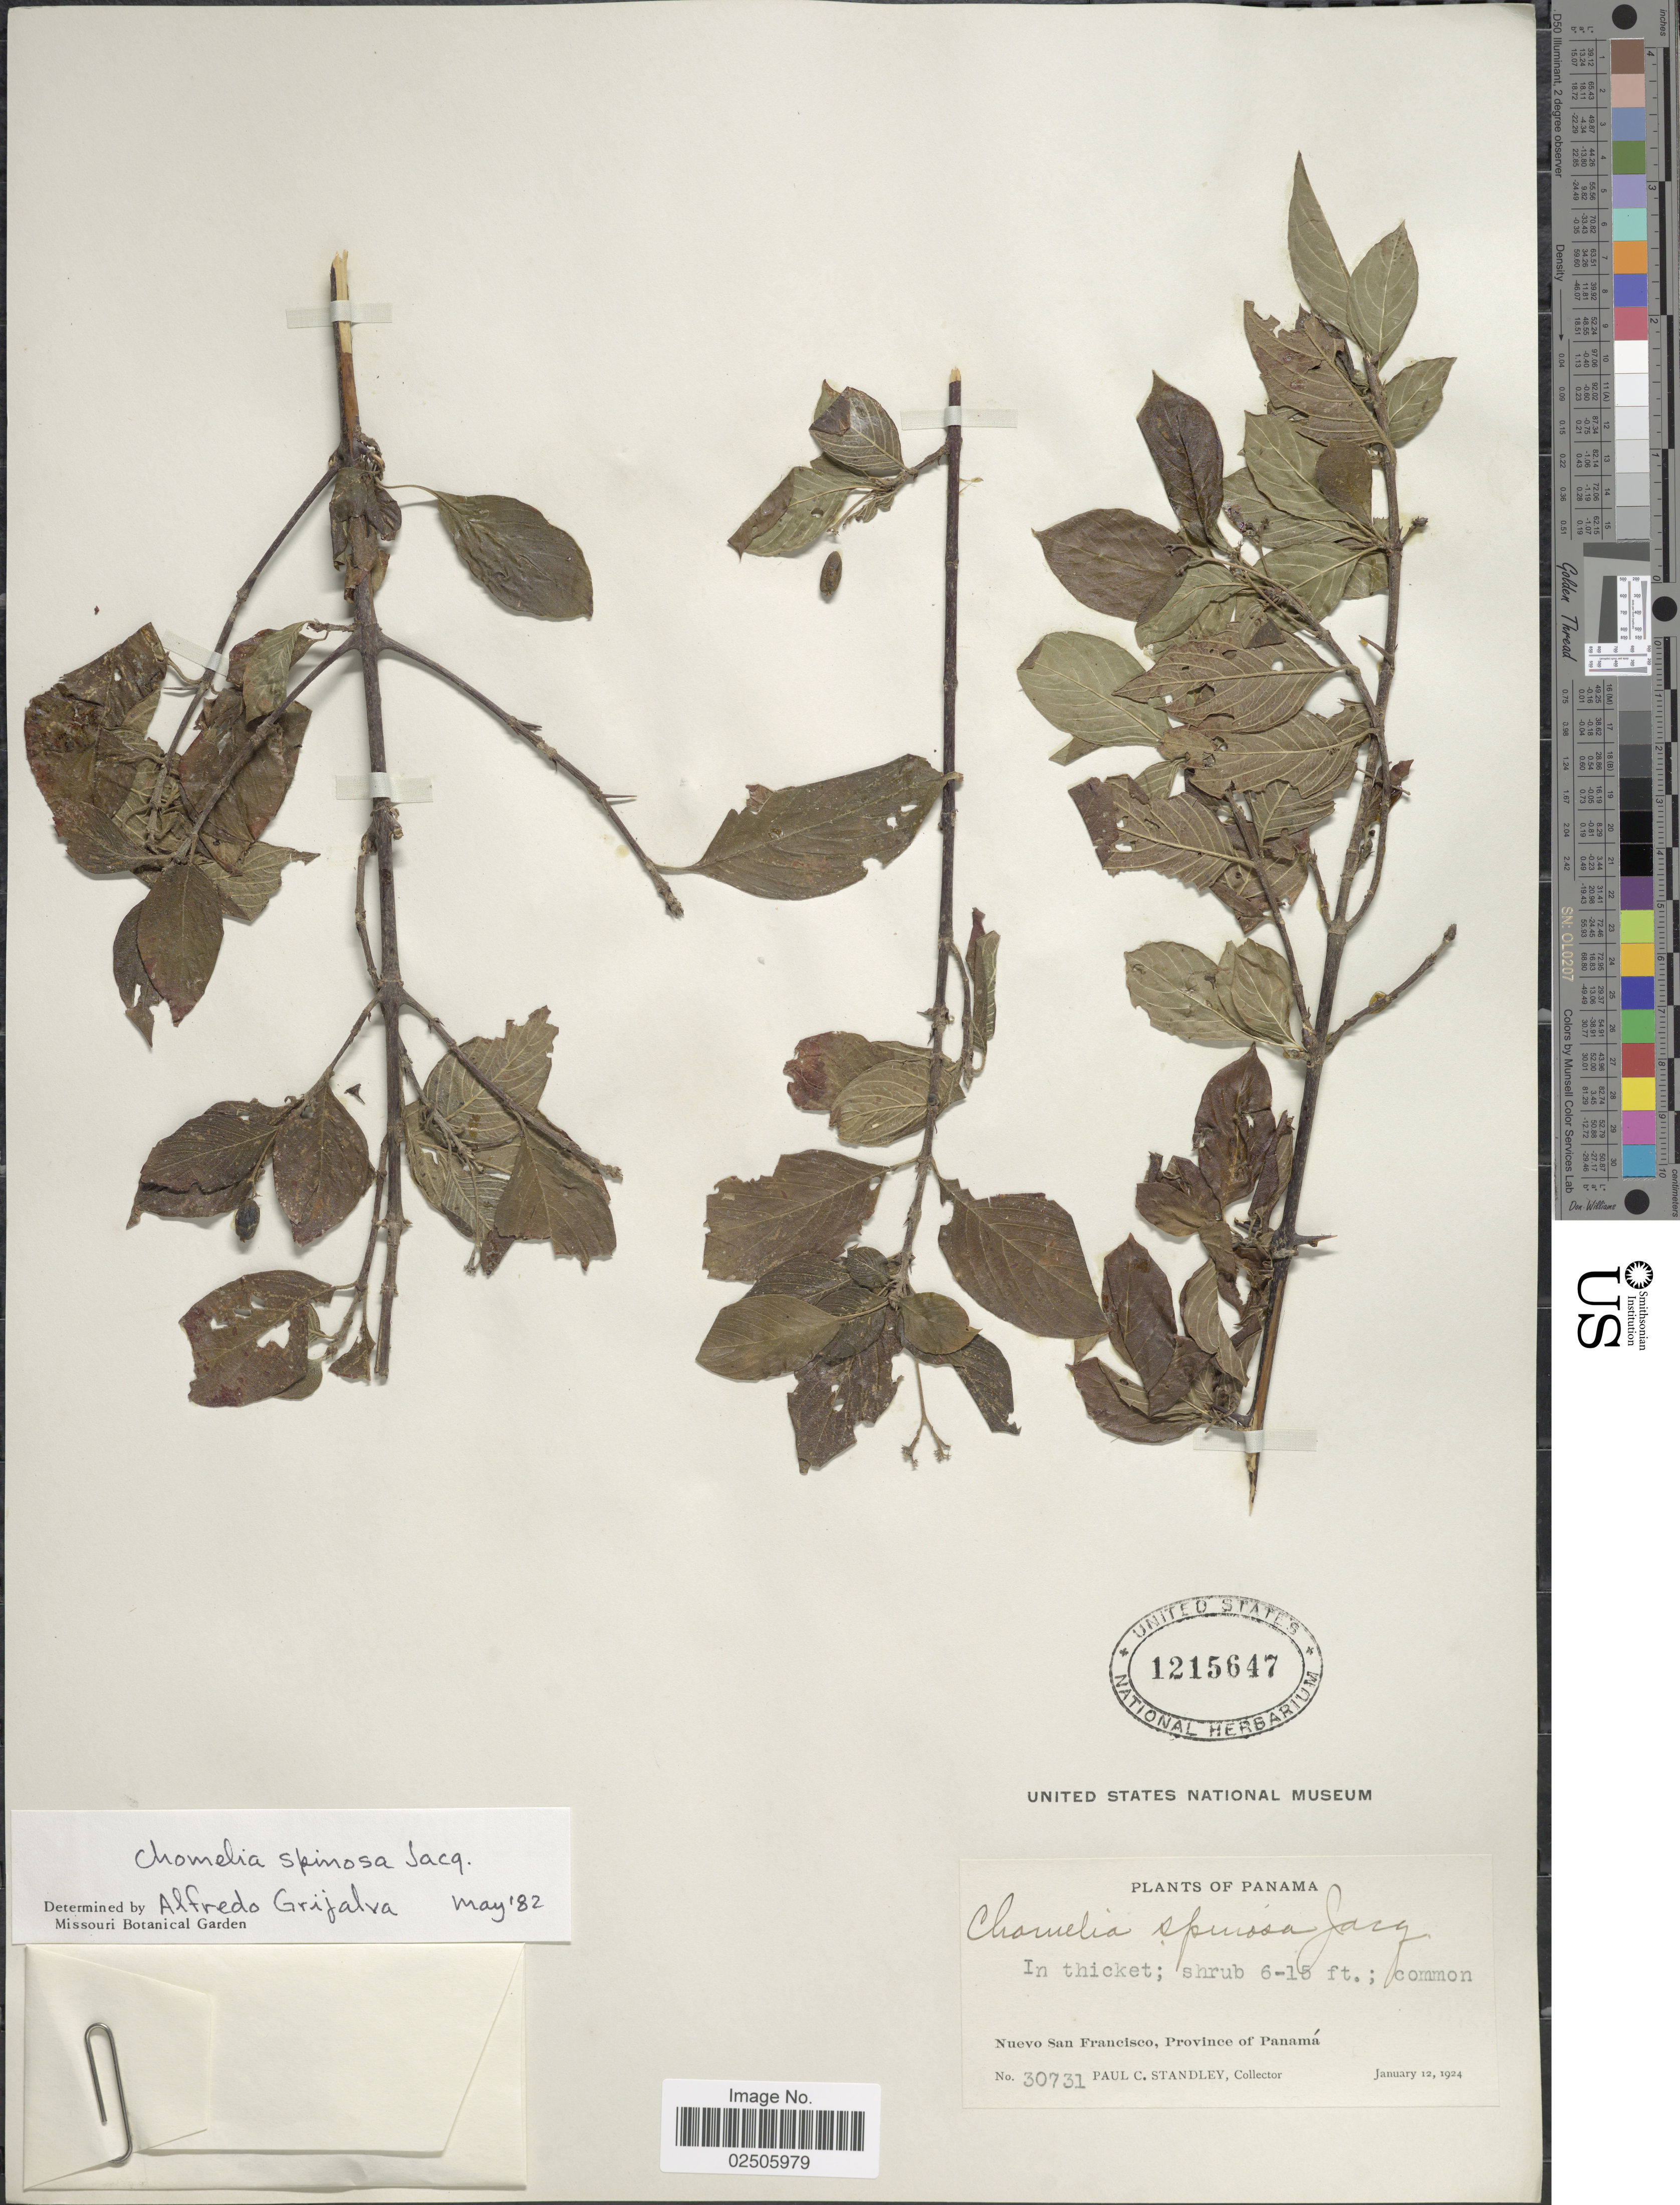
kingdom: Plantae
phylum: Tracheophyta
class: Magnoliopsida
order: Gentianales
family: Rubiaceae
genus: Chomelia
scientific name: Chomelia spinosa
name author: Jacq.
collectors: P. C. Standley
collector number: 30731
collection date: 1924-01-12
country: Panama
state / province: Panamá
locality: Nuevo San Francisco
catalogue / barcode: US 1215647